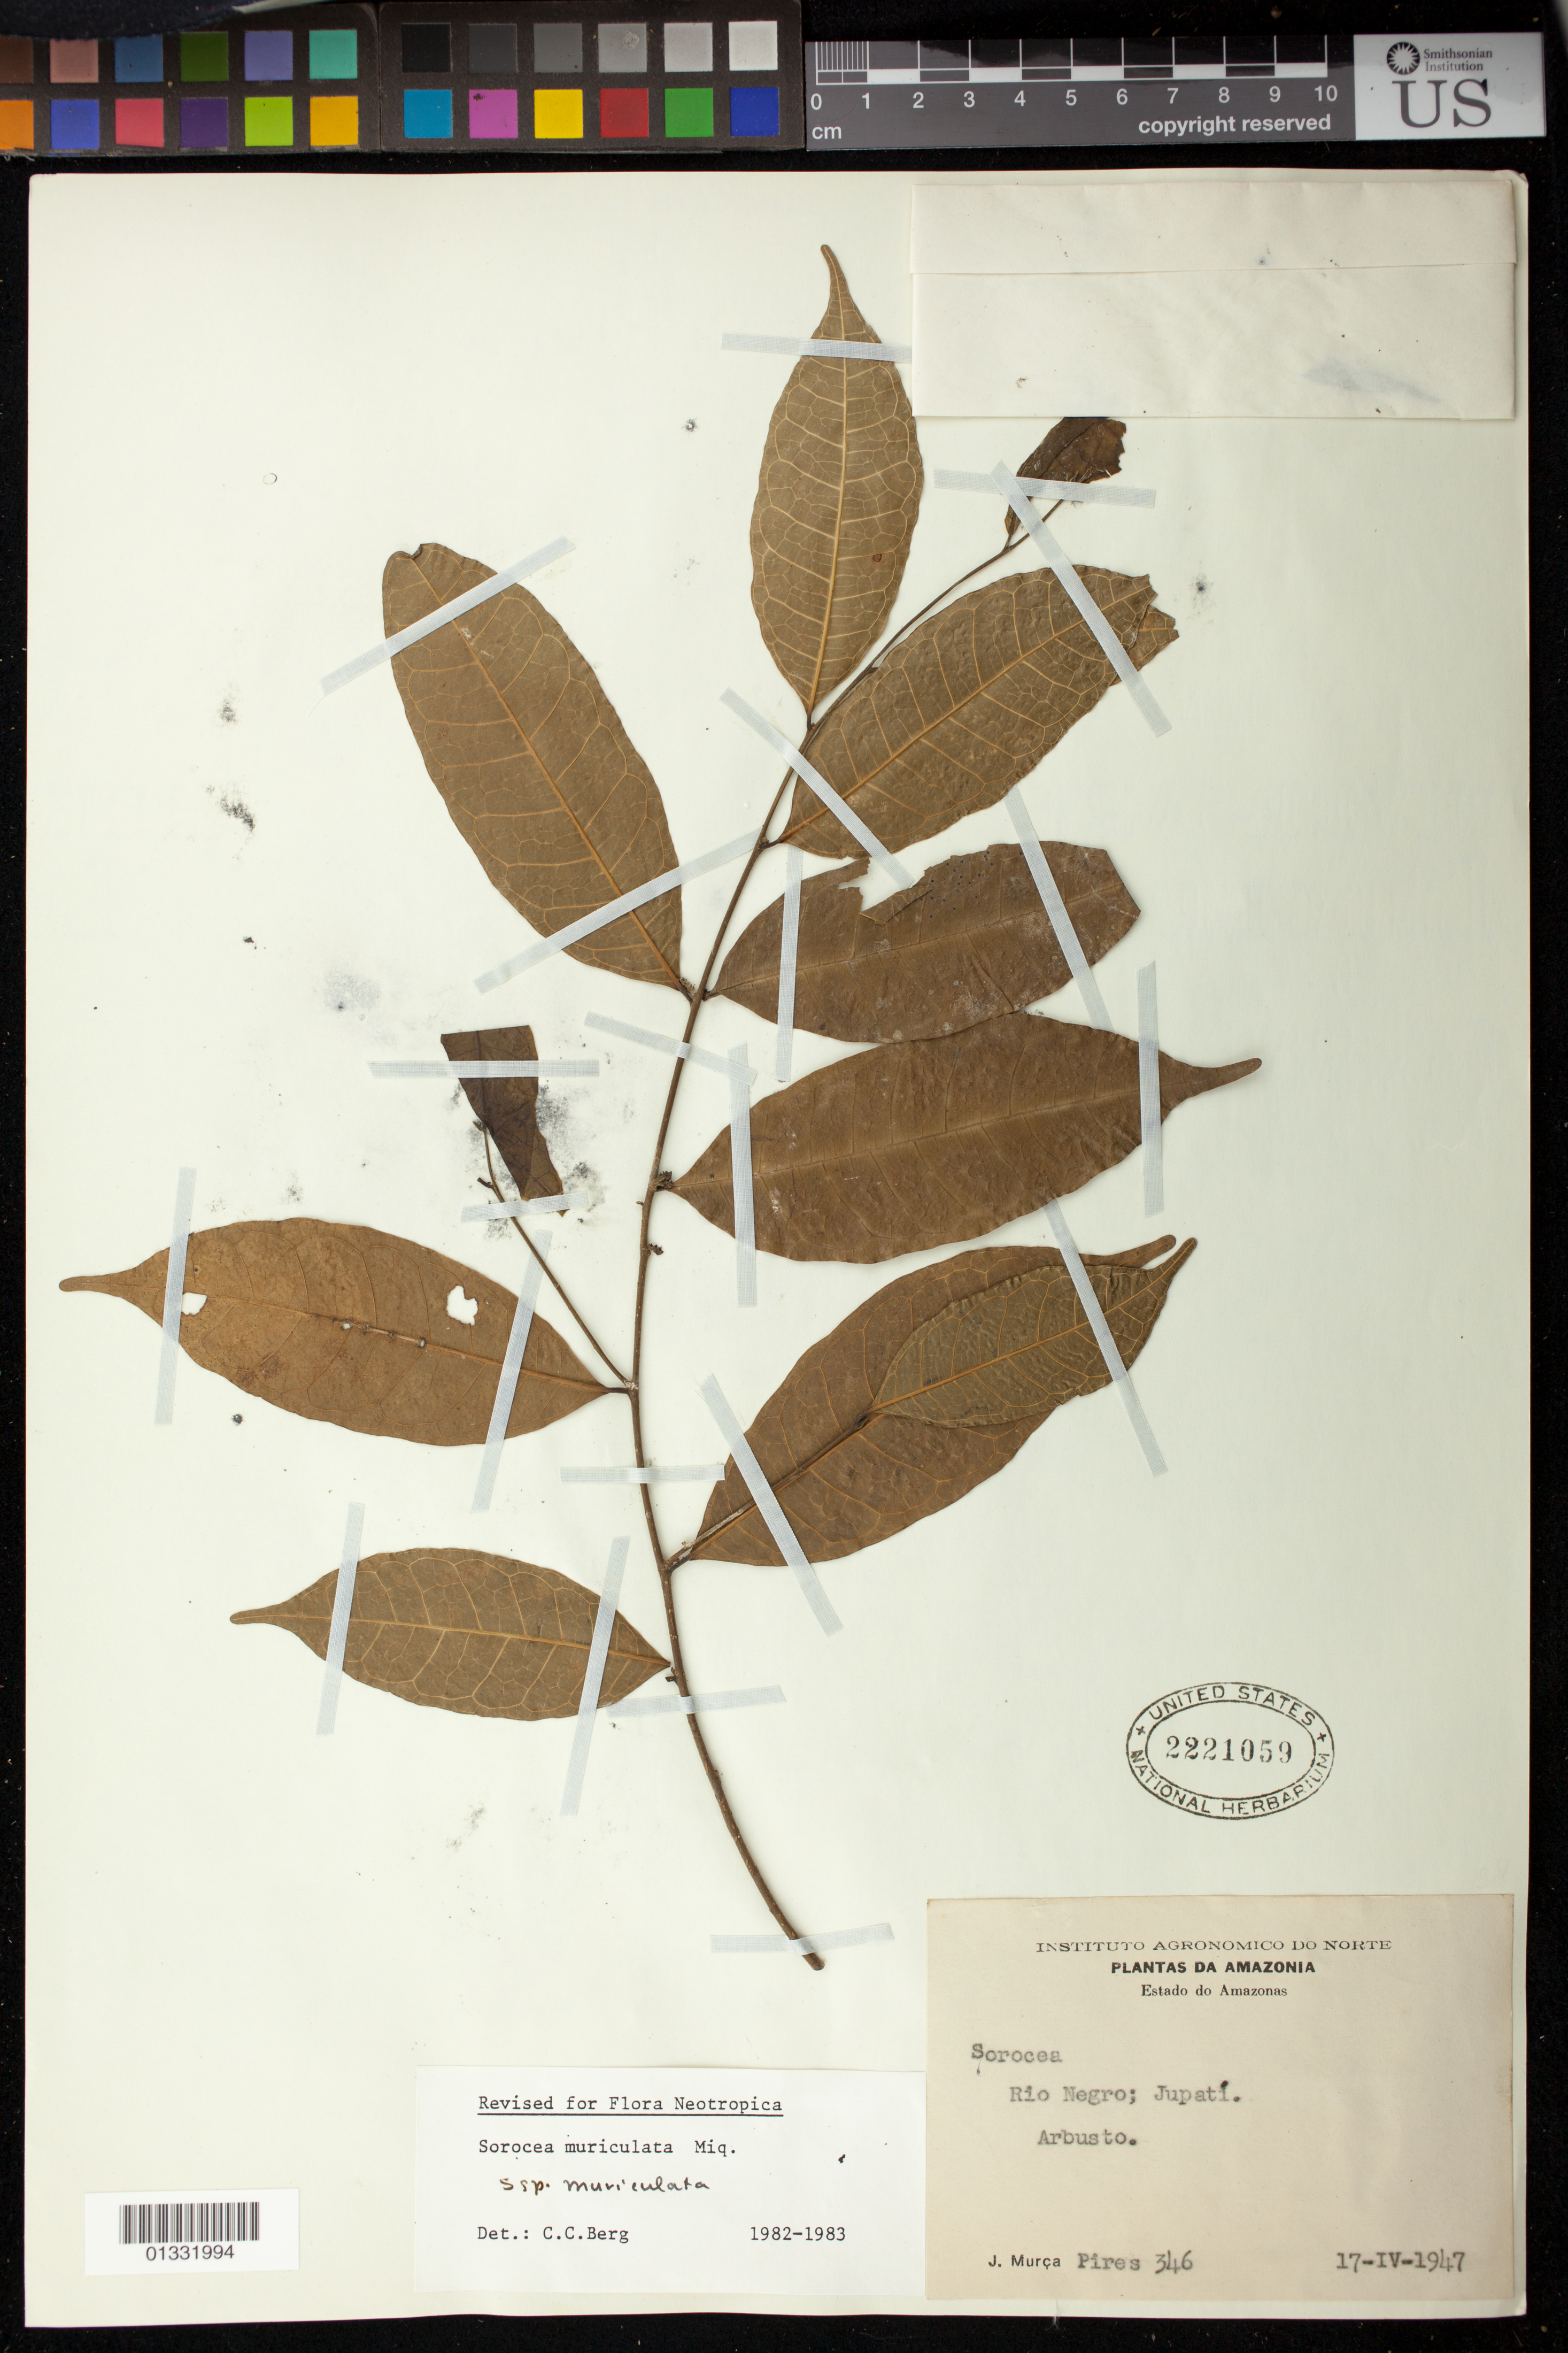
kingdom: Plantae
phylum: Tracheophyta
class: Magnoliopsida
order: Rosales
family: Moraceae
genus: Sorocea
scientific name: Sorocea muriculata subsp. muriculata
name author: Miq.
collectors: J. M. Pires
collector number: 346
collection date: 1947-04-17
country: Brazil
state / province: Amazonas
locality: Rio Negro; Jupatí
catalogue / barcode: US 2221059